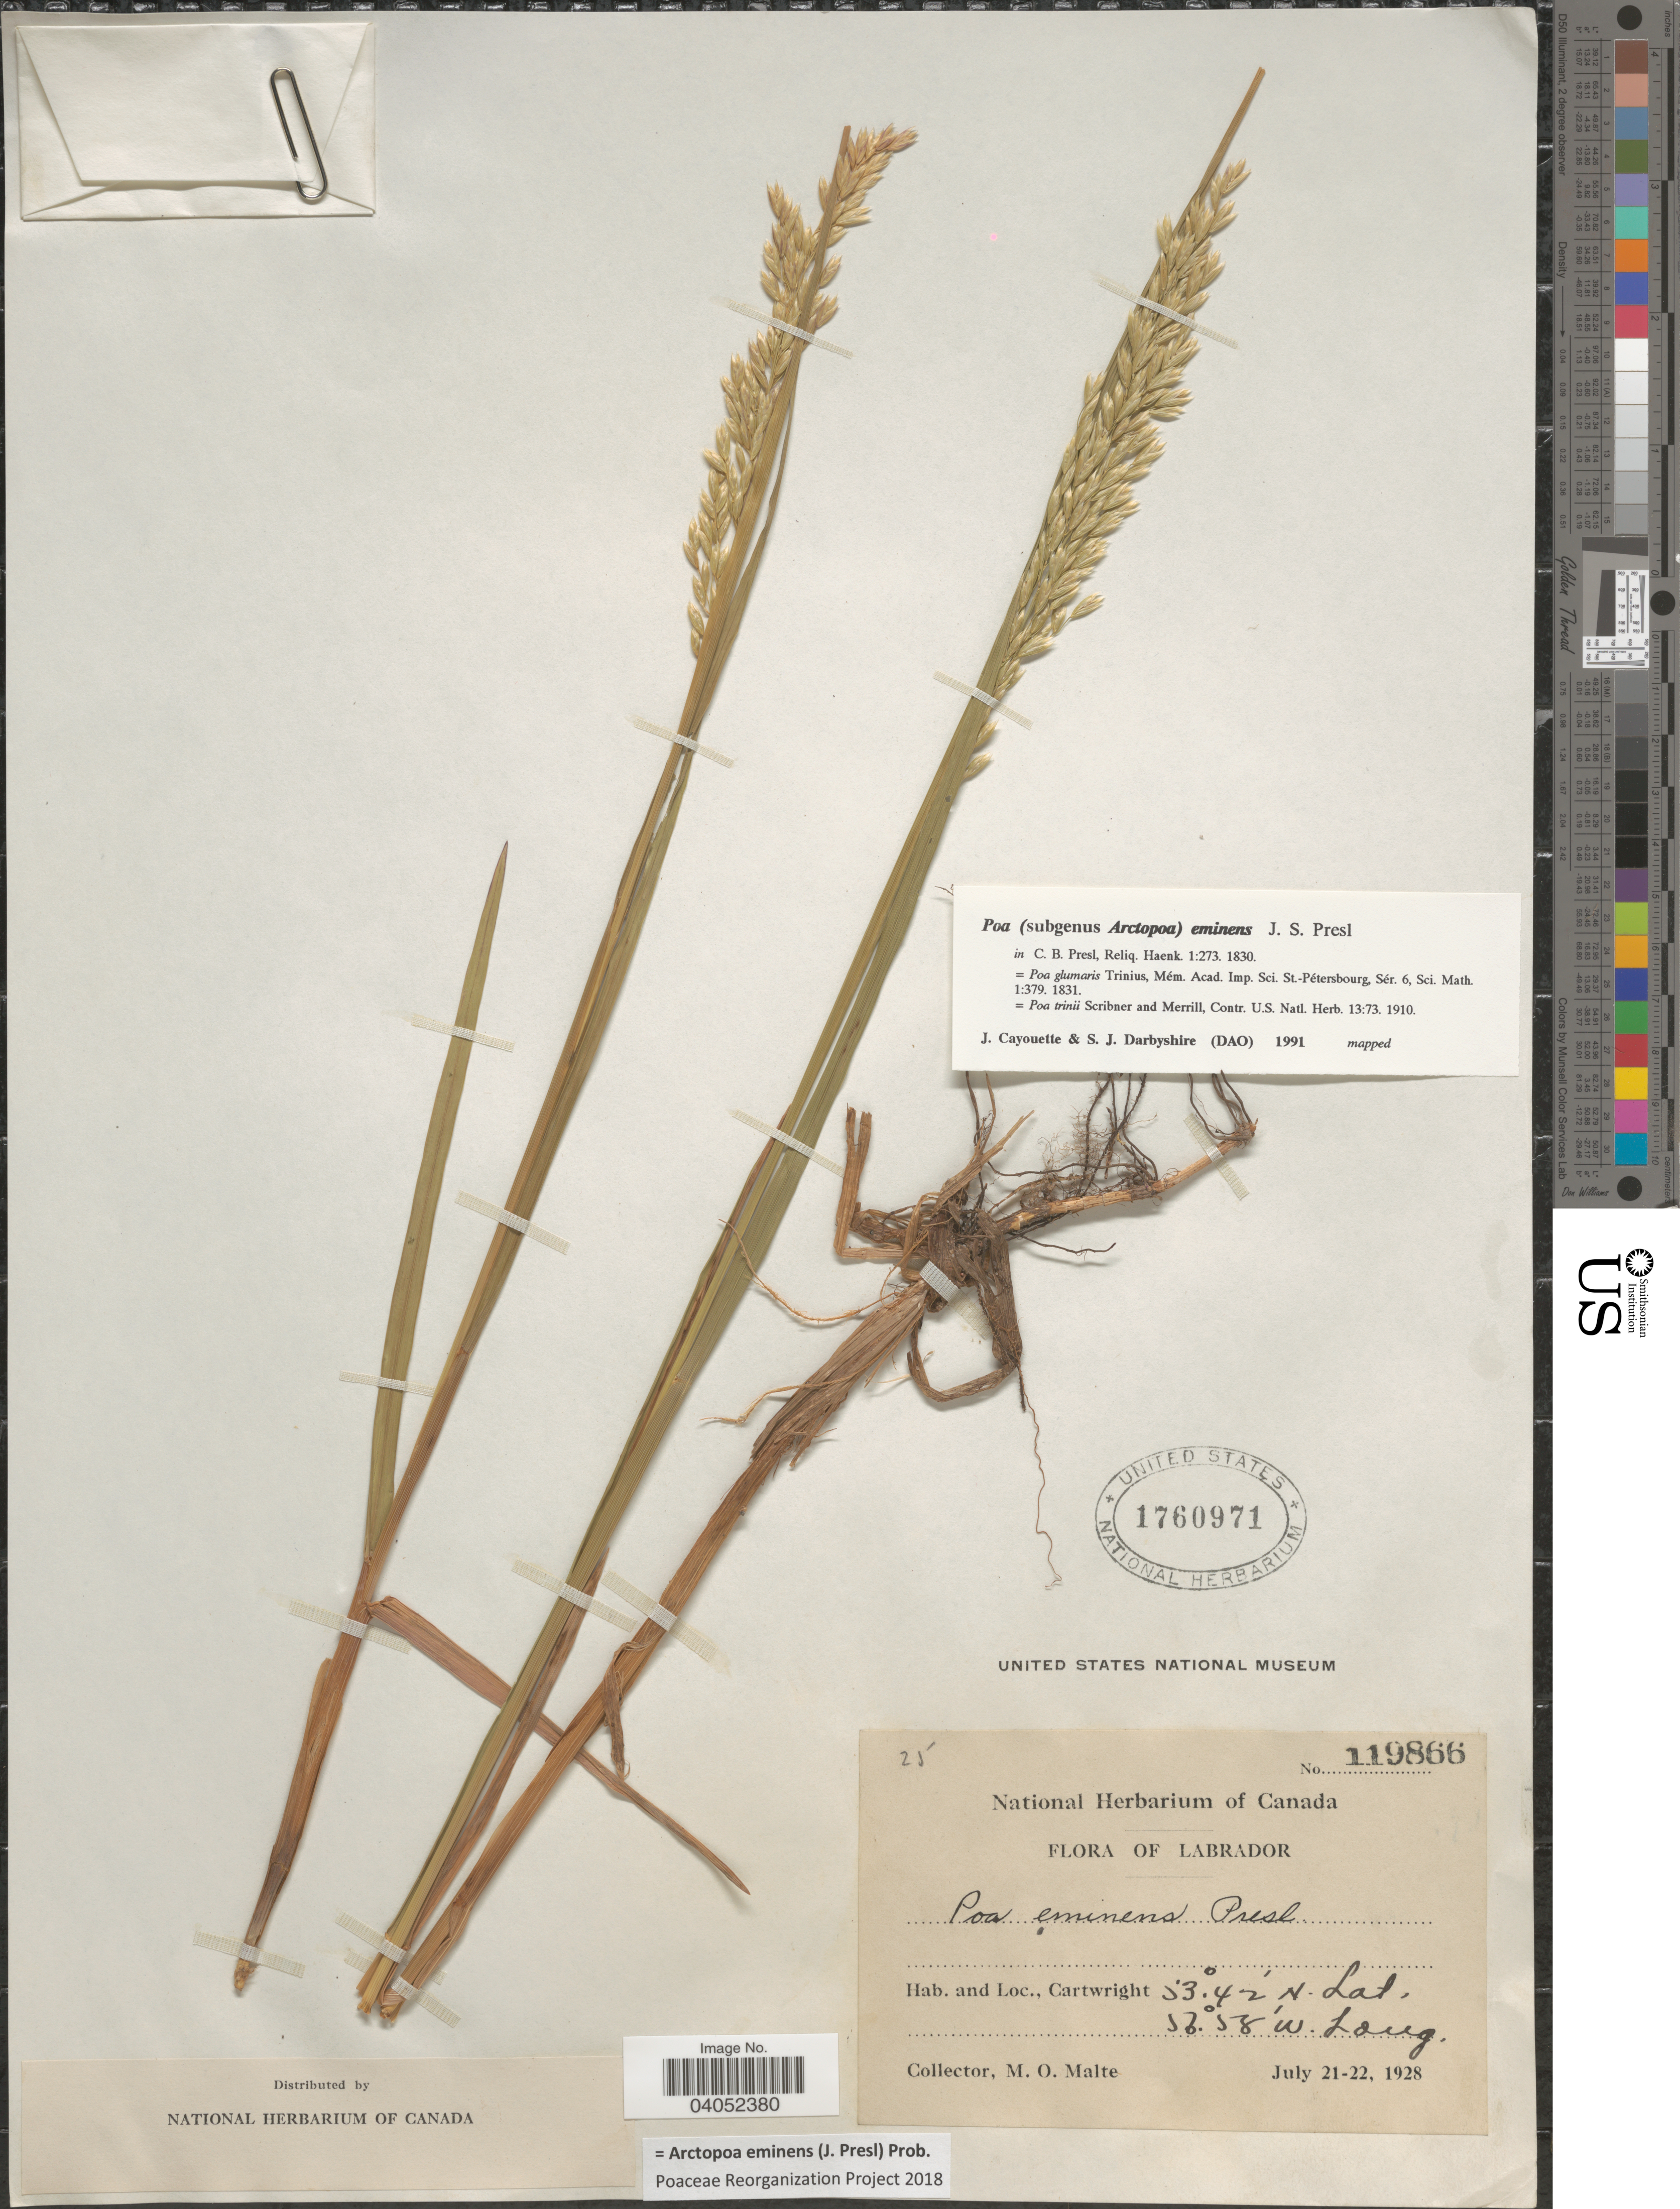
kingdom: Plantae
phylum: Tracheophyta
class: Liliopsida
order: Poales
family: Poaceae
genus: Arctopoa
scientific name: Arctopoa eminens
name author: (J. Presl) Prob.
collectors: M. O. Malte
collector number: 119866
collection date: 1928-07-21/1928-07-22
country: Canada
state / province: Newfoundland and Labrador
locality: Labrador. Cartwright.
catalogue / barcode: US 1760971